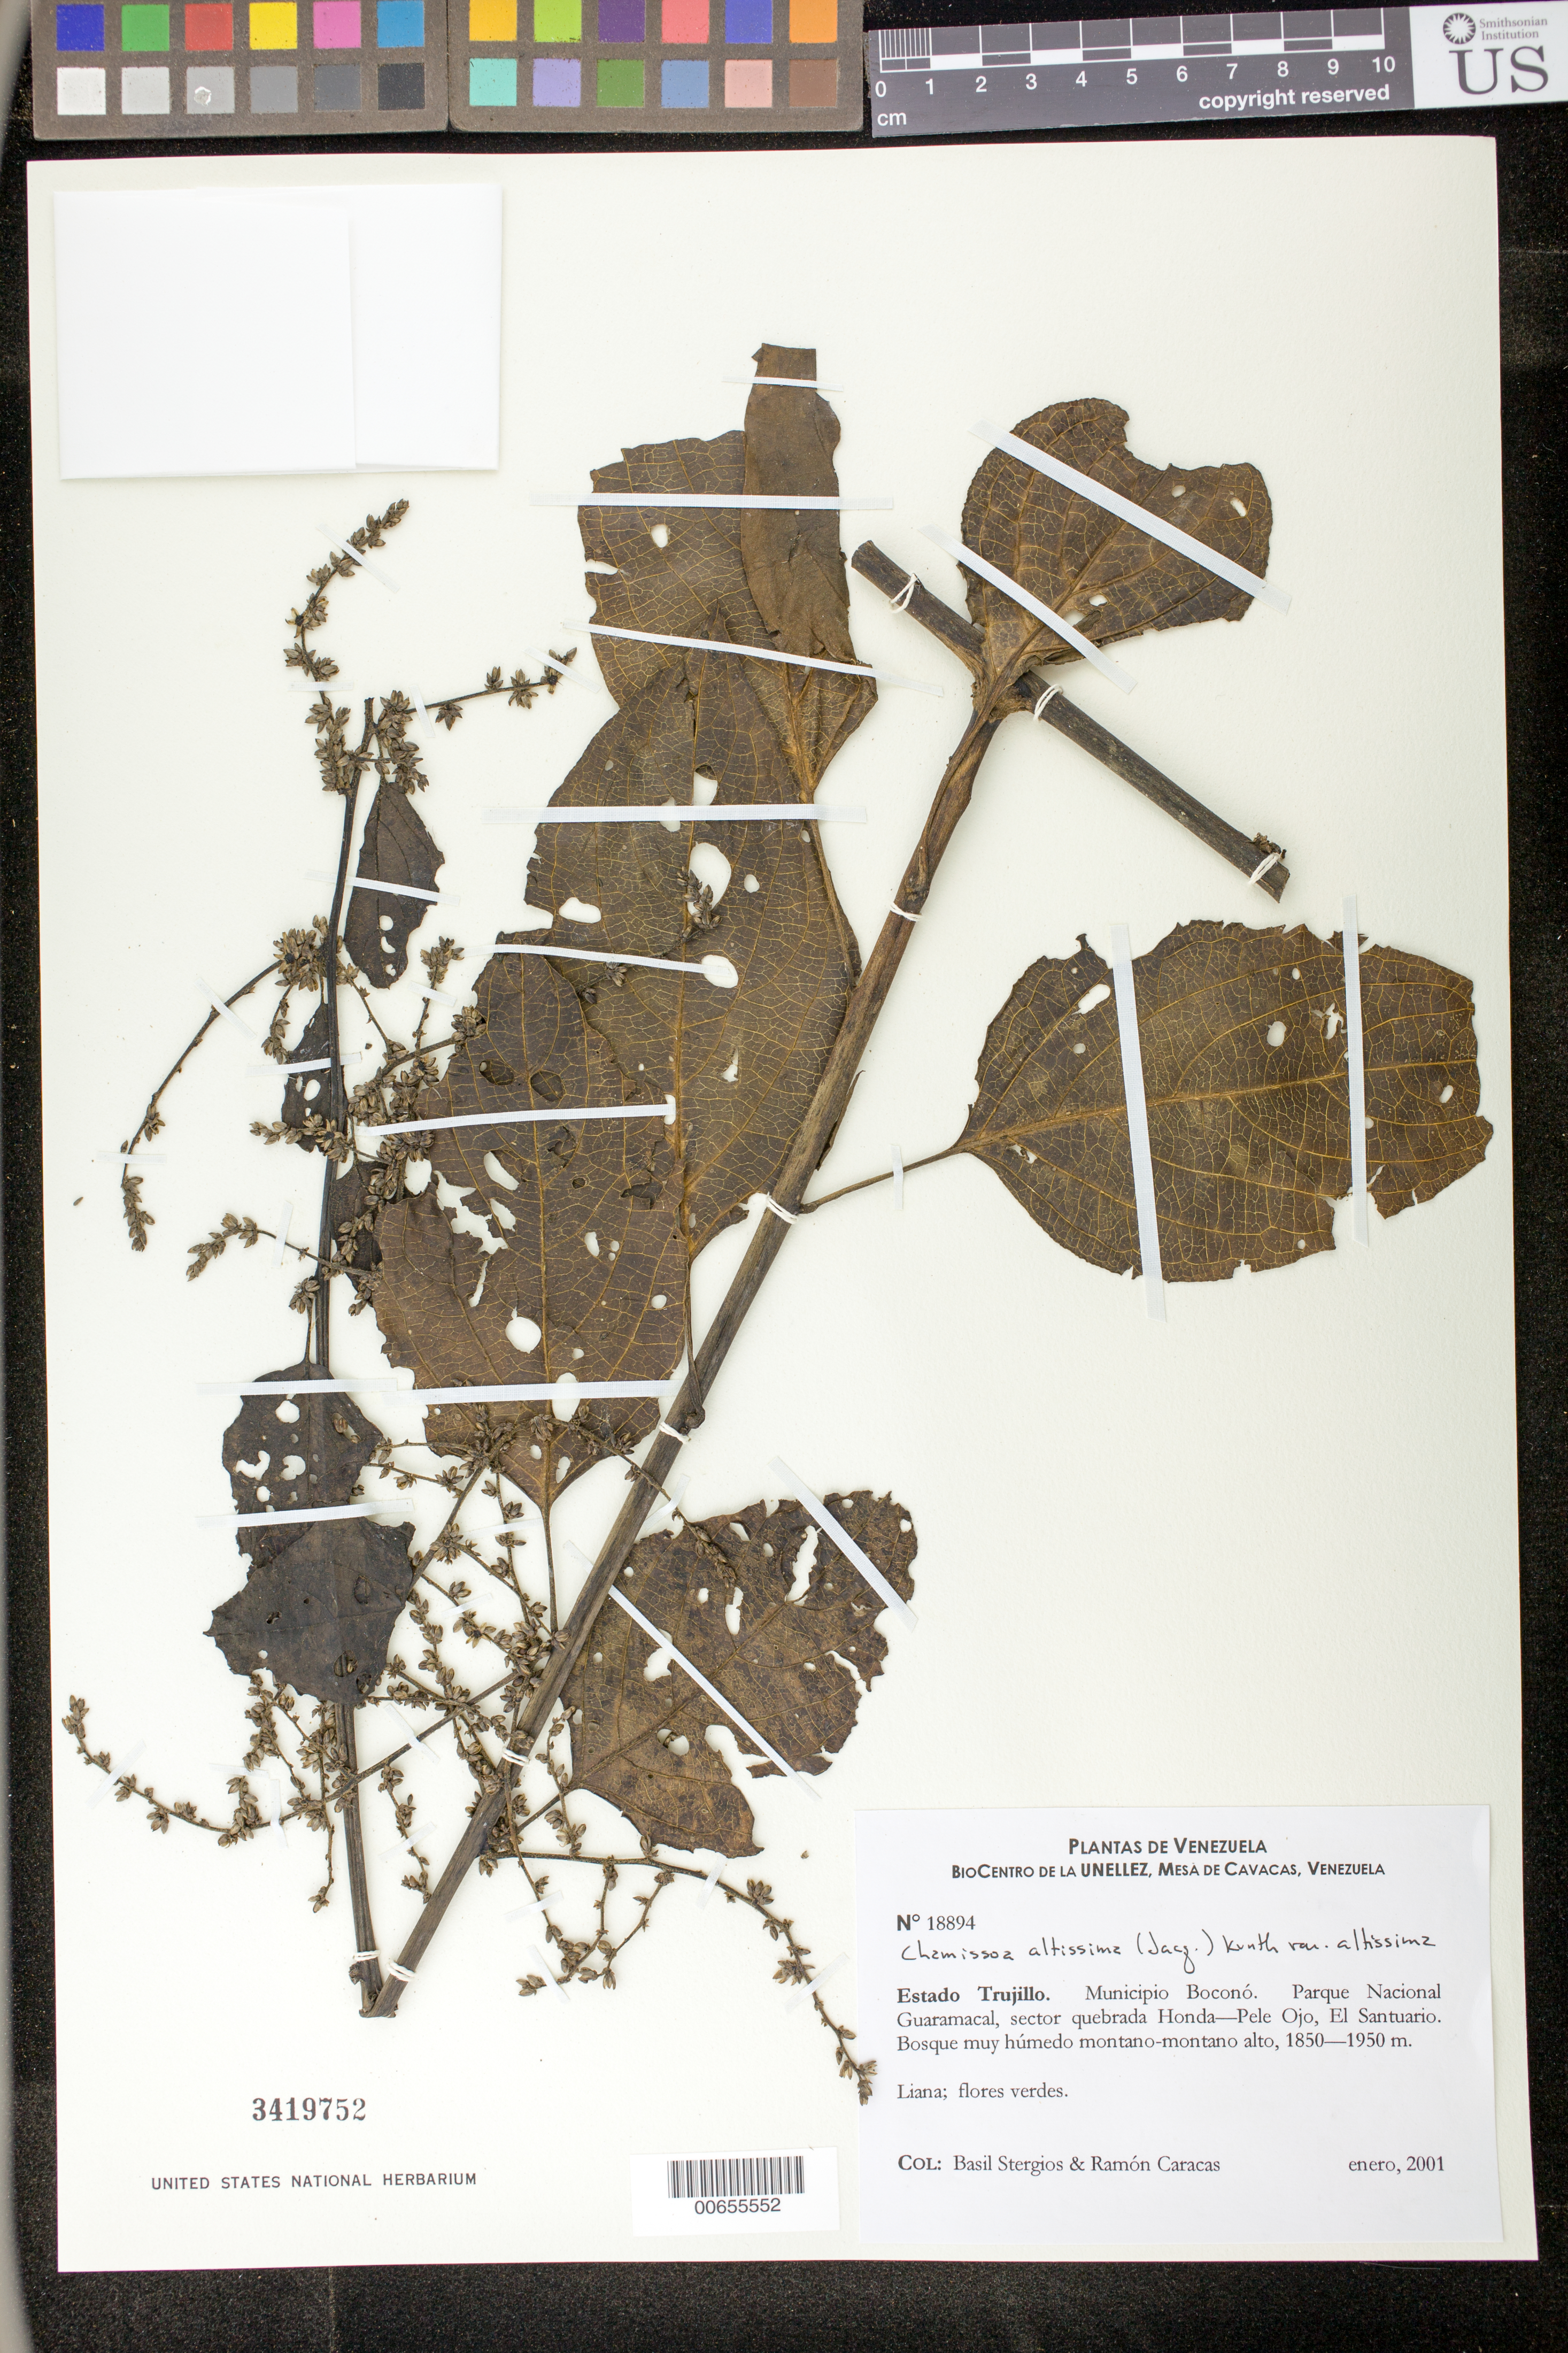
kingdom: Plantae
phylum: Tracheophyta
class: Magnoliopsida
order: Caryophyllales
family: Amaranthaceae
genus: Chamissoa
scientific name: Chamissoa altissima var. altissima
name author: (Jacq.) Kunth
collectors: B. G. Stergios & R. Caracas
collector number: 18894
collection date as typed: Jan 2001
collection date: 2001-01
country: Venezuela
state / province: Trujillo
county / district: Boconó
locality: Parque Nacional Guaramacal, sector quebrada Honda-Pele Ojo, El Santuario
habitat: Bosque muy húmedo montano-montano alto.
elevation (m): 1850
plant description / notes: CTES, PORT, US, VEN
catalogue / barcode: US 3419752